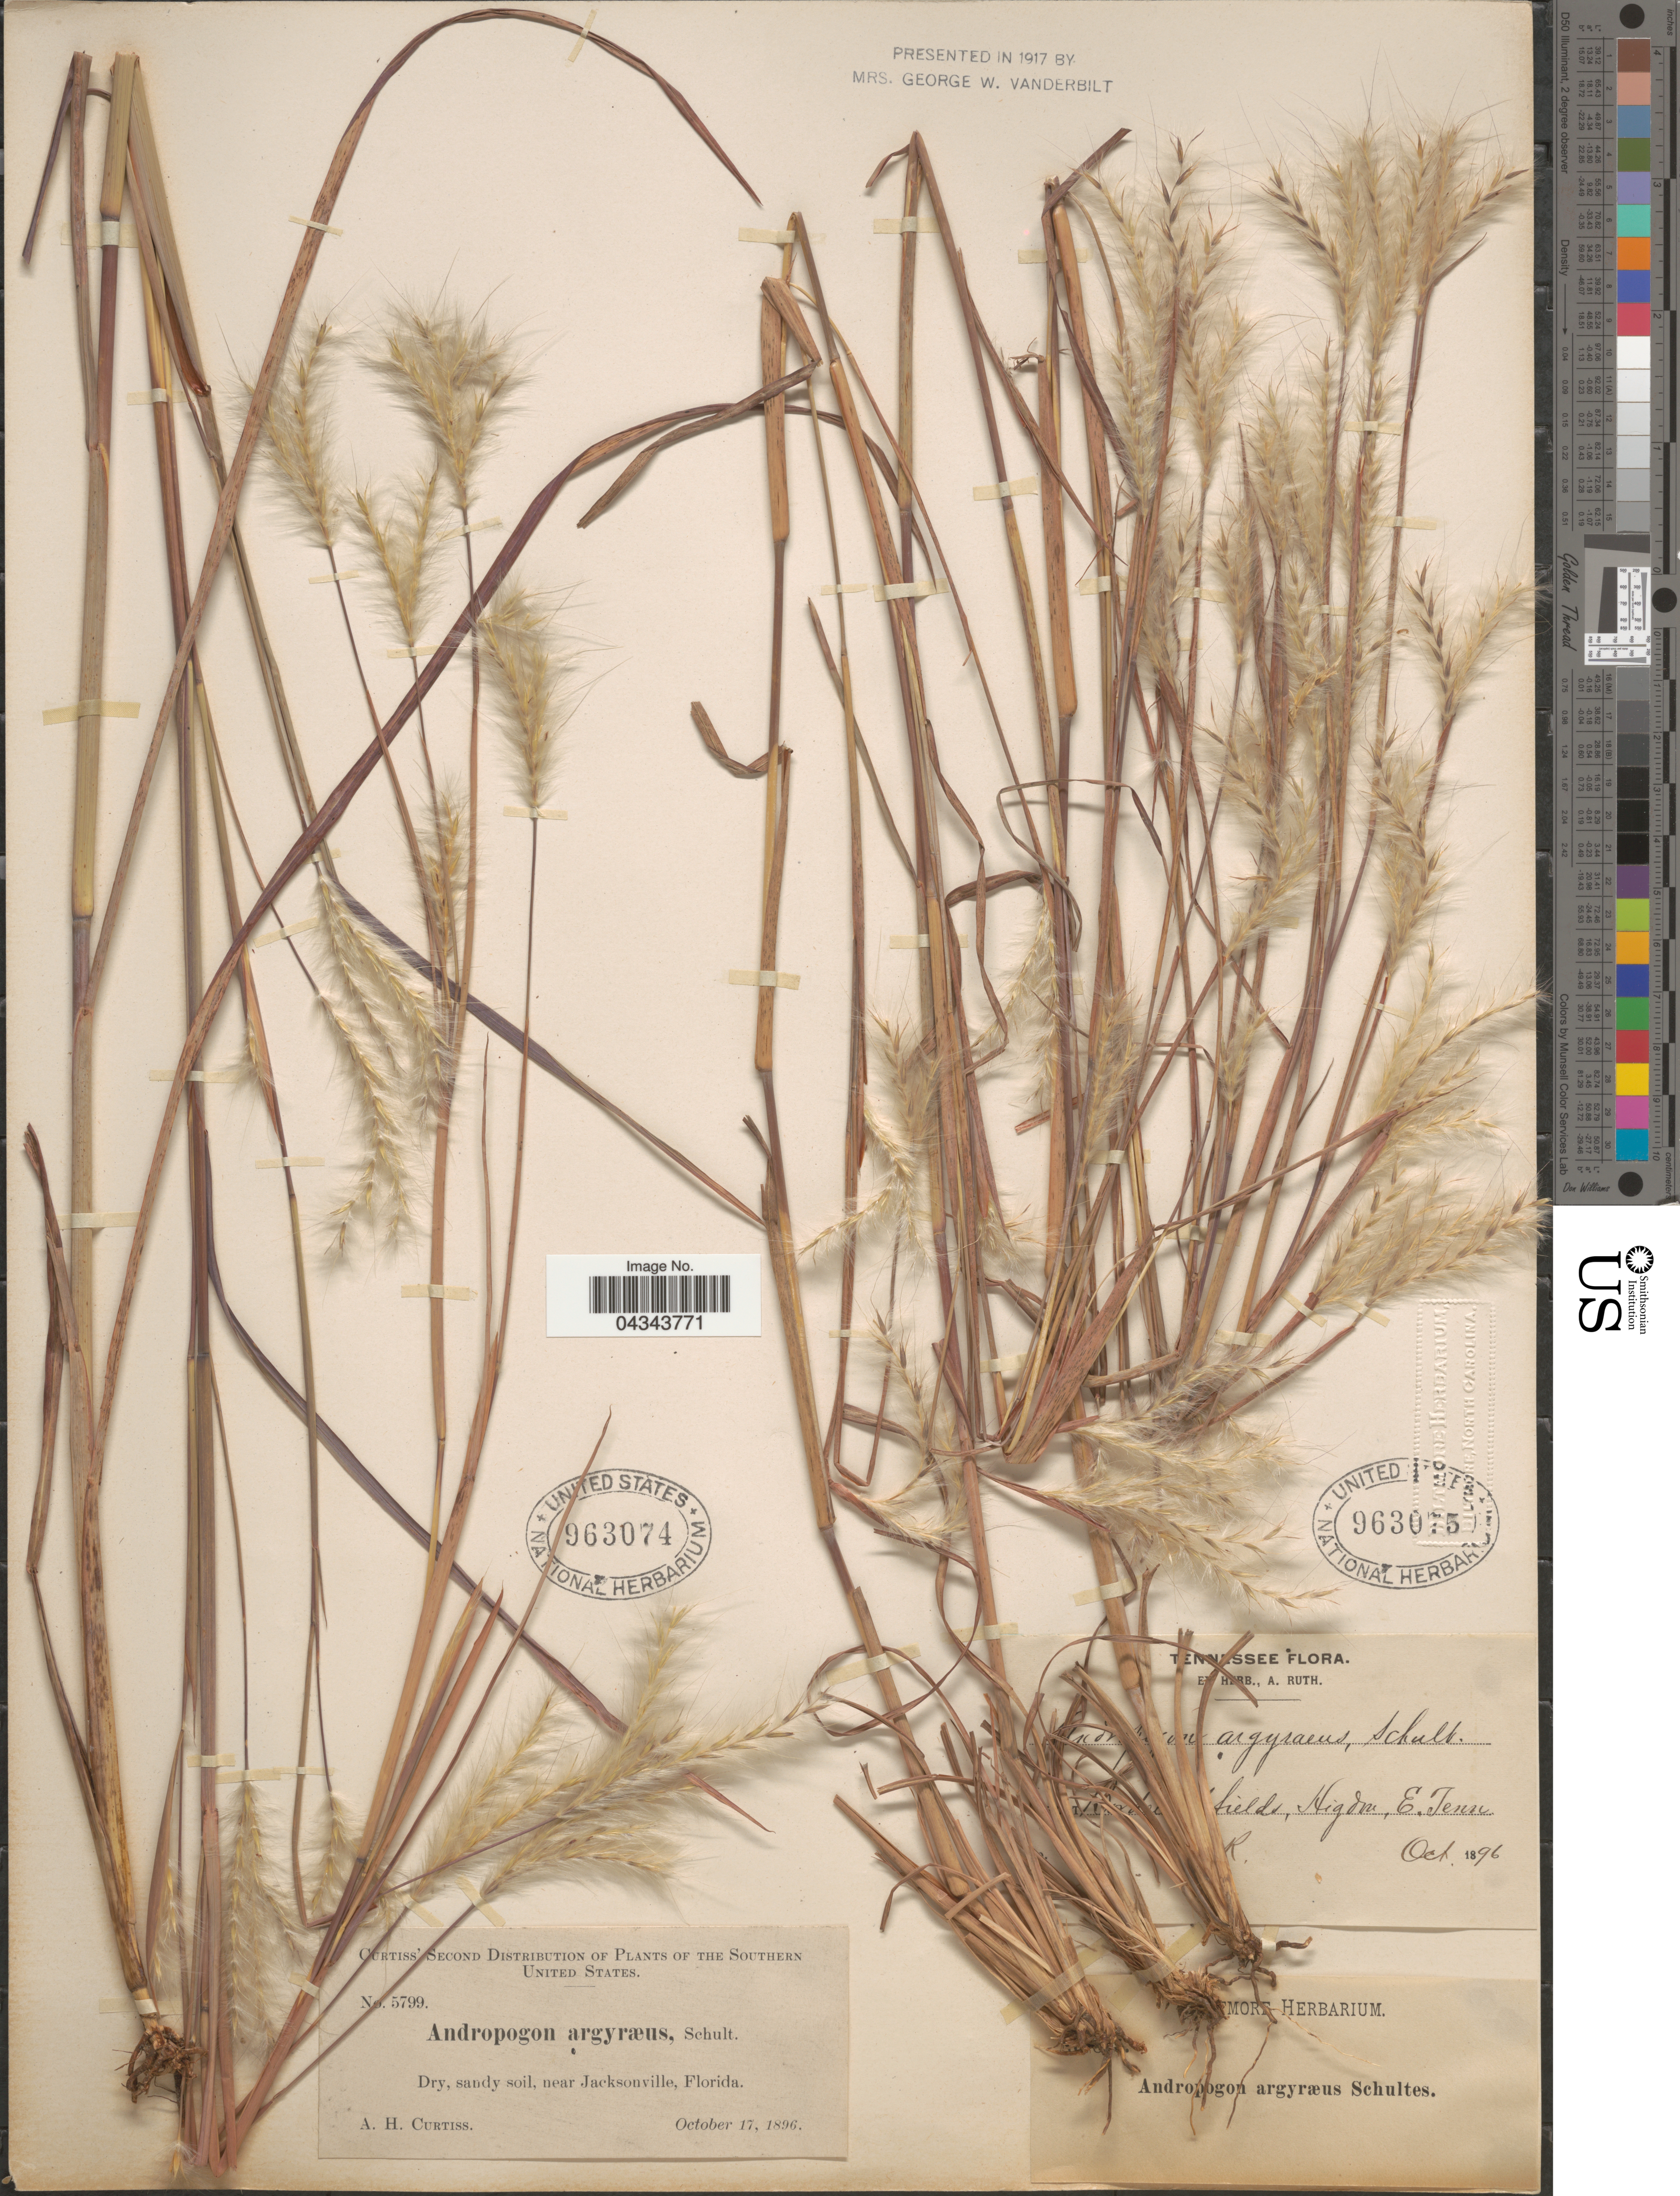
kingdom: Plantae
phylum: Tracheophyta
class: Liliopsida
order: Poales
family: Poaceae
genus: Andropogon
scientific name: Andropogon ternarius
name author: Michx.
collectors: A. H. Curtiss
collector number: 5799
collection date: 1896-10-17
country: United States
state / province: Florida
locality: The Southern United States. Near Jacksonville.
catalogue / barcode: US 963074